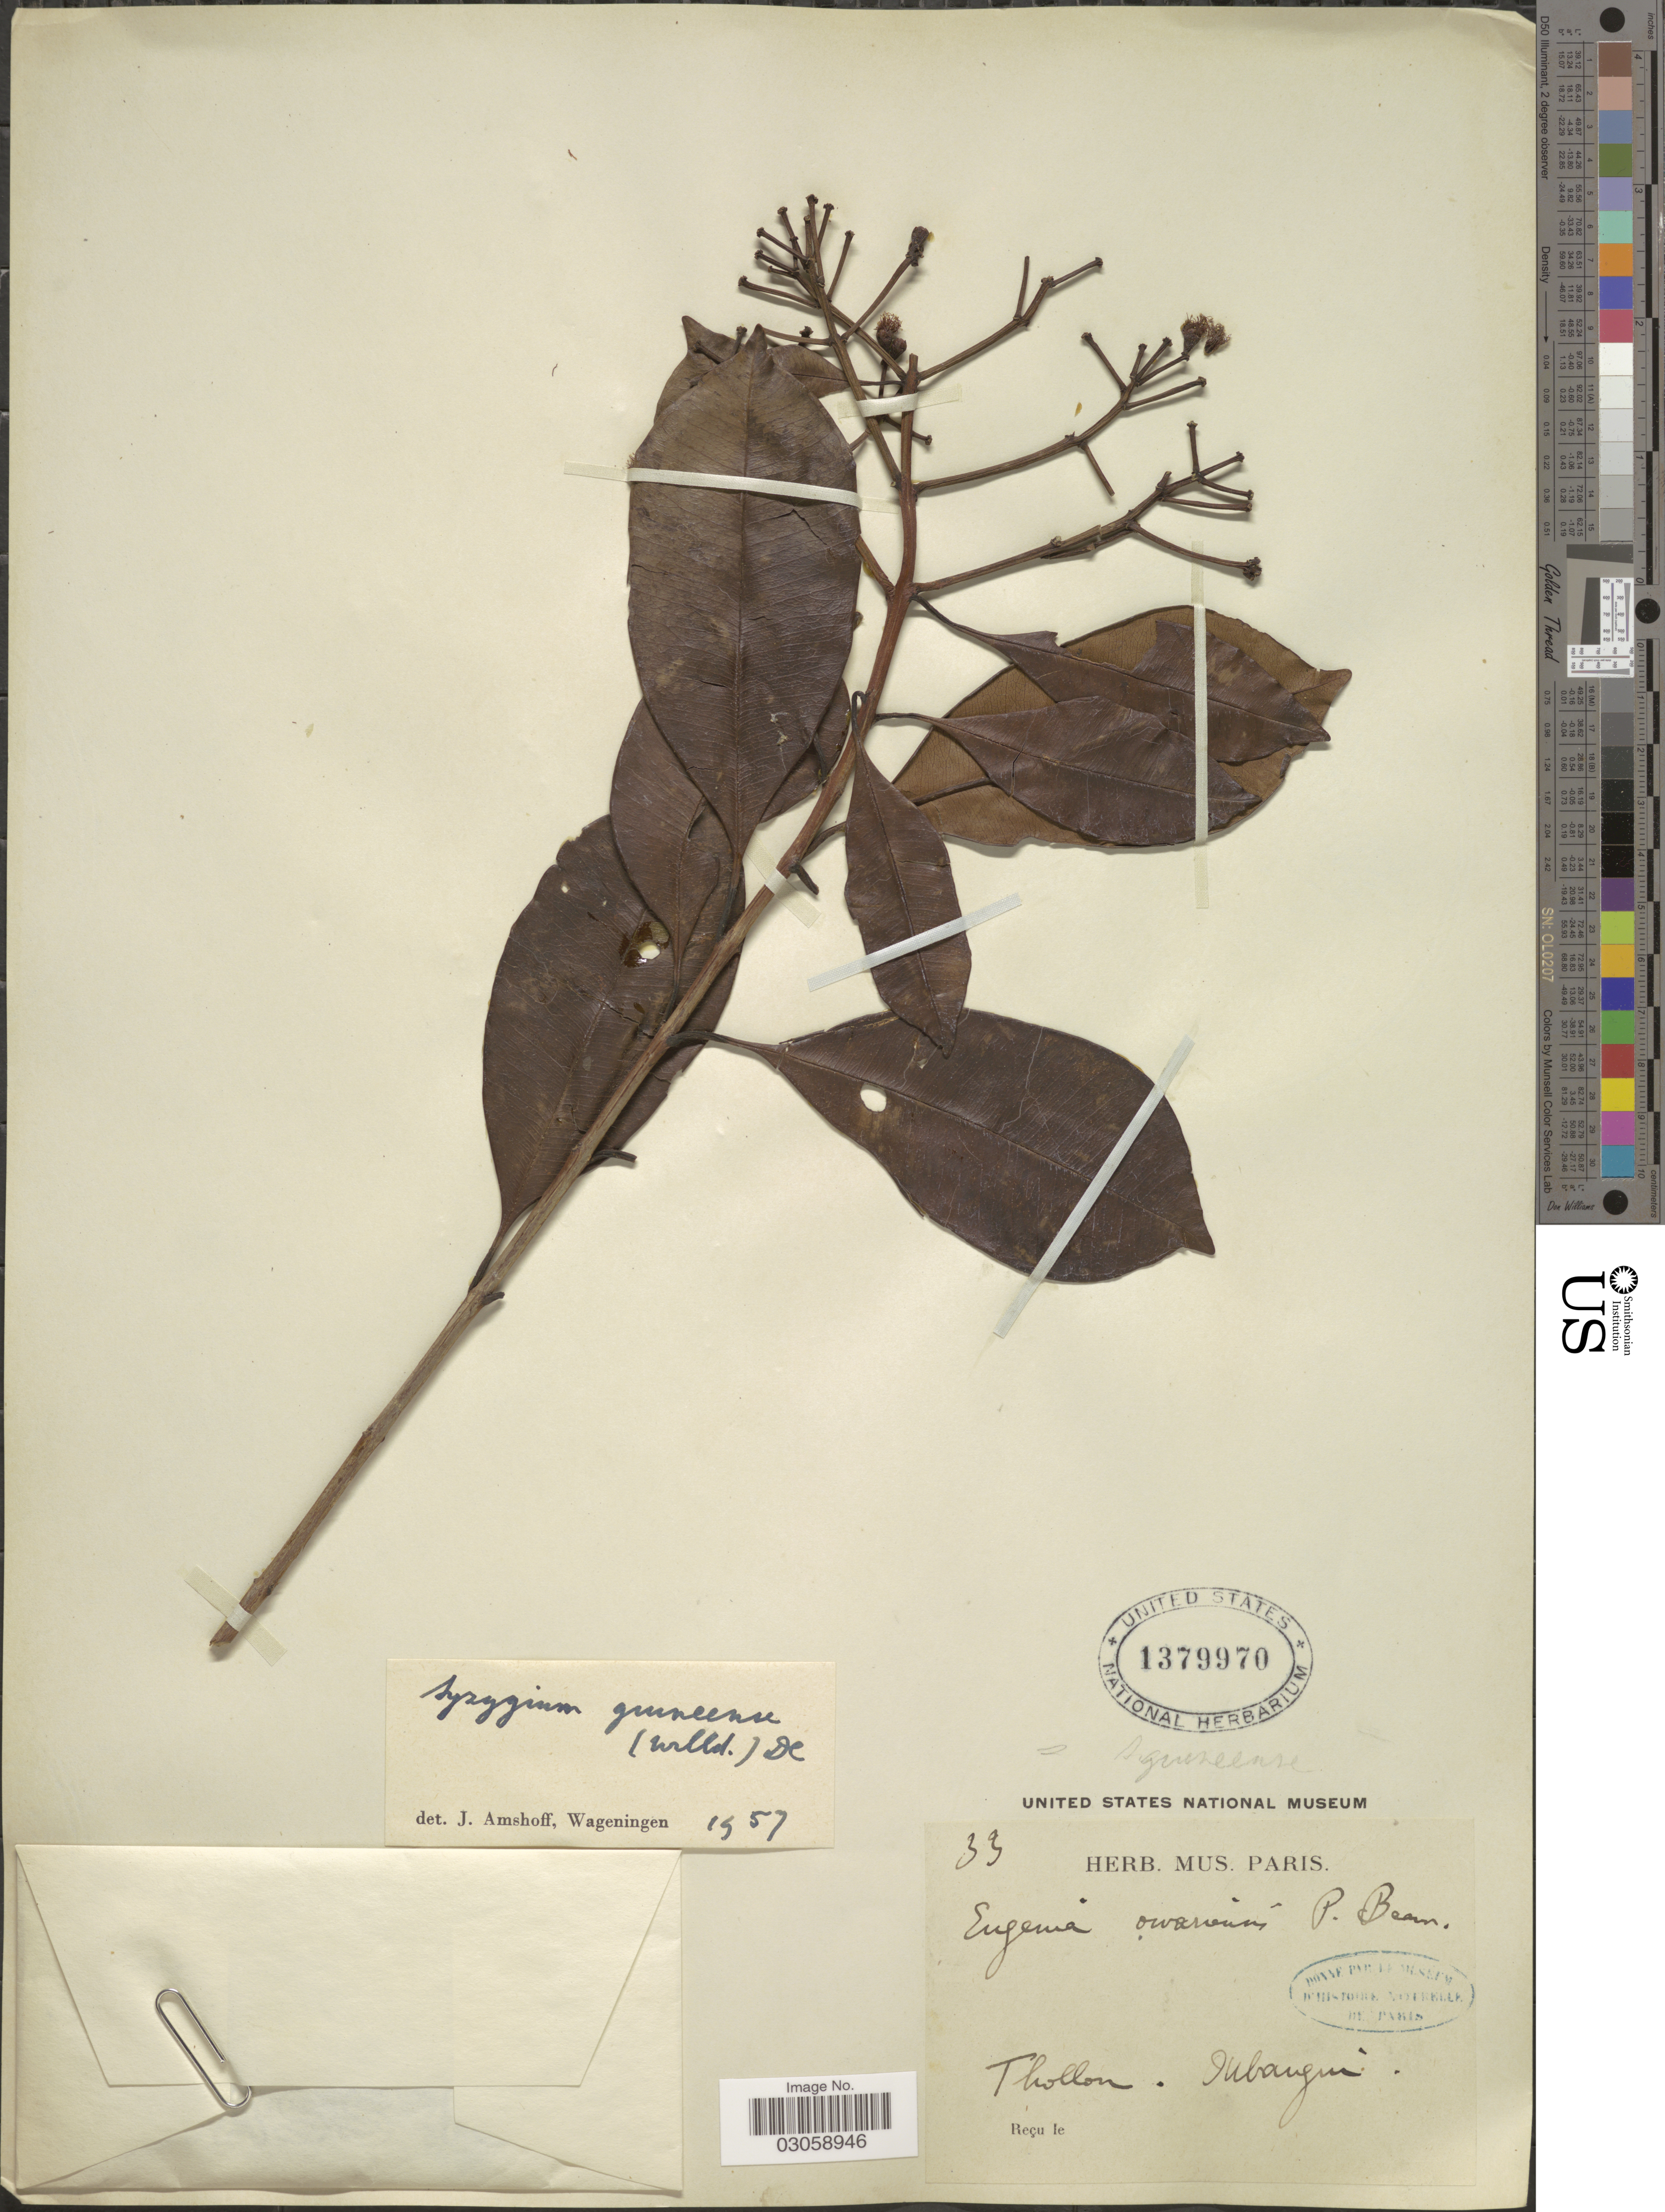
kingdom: Plantae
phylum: Tracheophyta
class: Magnoliopsida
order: Myrtales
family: Myrtaceae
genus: Syzygium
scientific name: Syzygium guineense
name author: (Willd.) DC.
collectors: Herb. Mus. Paris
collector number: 33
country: France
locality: Thollon, Albangui [interpreted].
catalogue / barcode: US 1379970